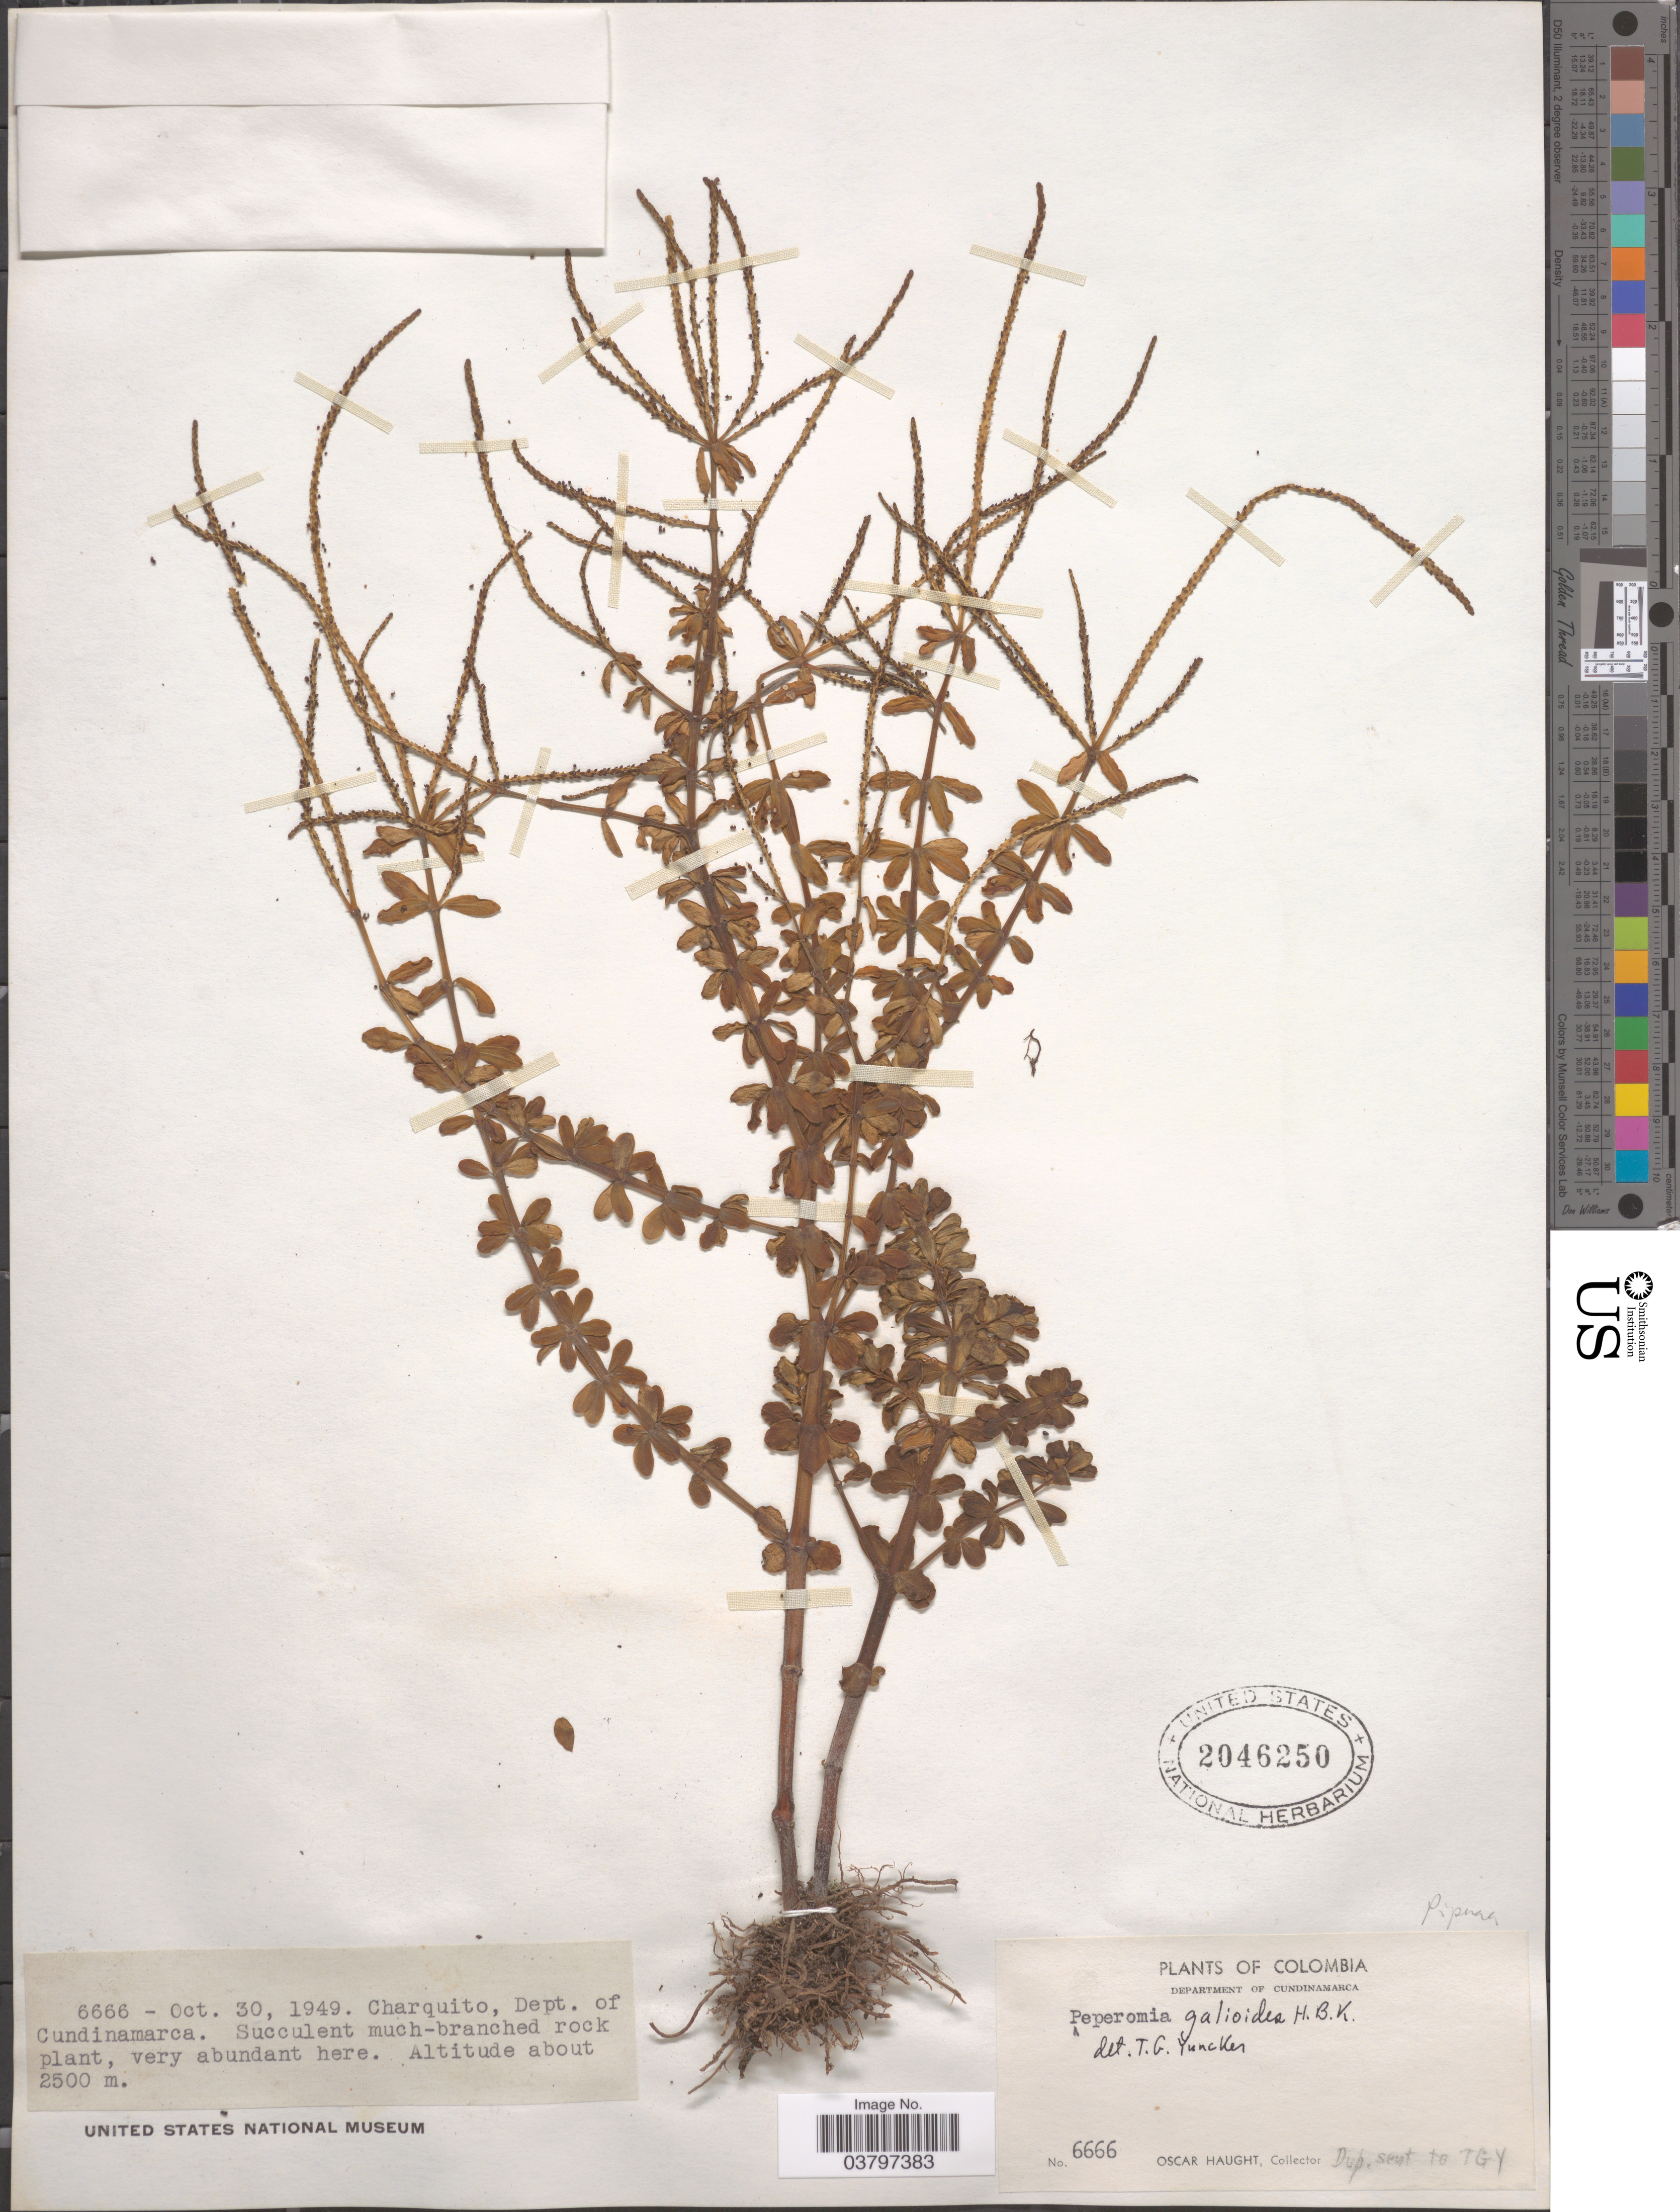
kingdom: Plantae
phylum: Tracheophyta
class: Magnoliopsida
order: Piperales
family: Piperaceae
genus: Peperomia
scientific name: Peperomia galioides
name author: Kunth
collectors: O. Haught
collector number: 6666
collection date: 1949-10-30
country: Colombia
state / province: Cundinamarca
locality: Charquito, Department of Cundinamarca.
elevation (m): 2500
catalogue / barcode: US 2046250